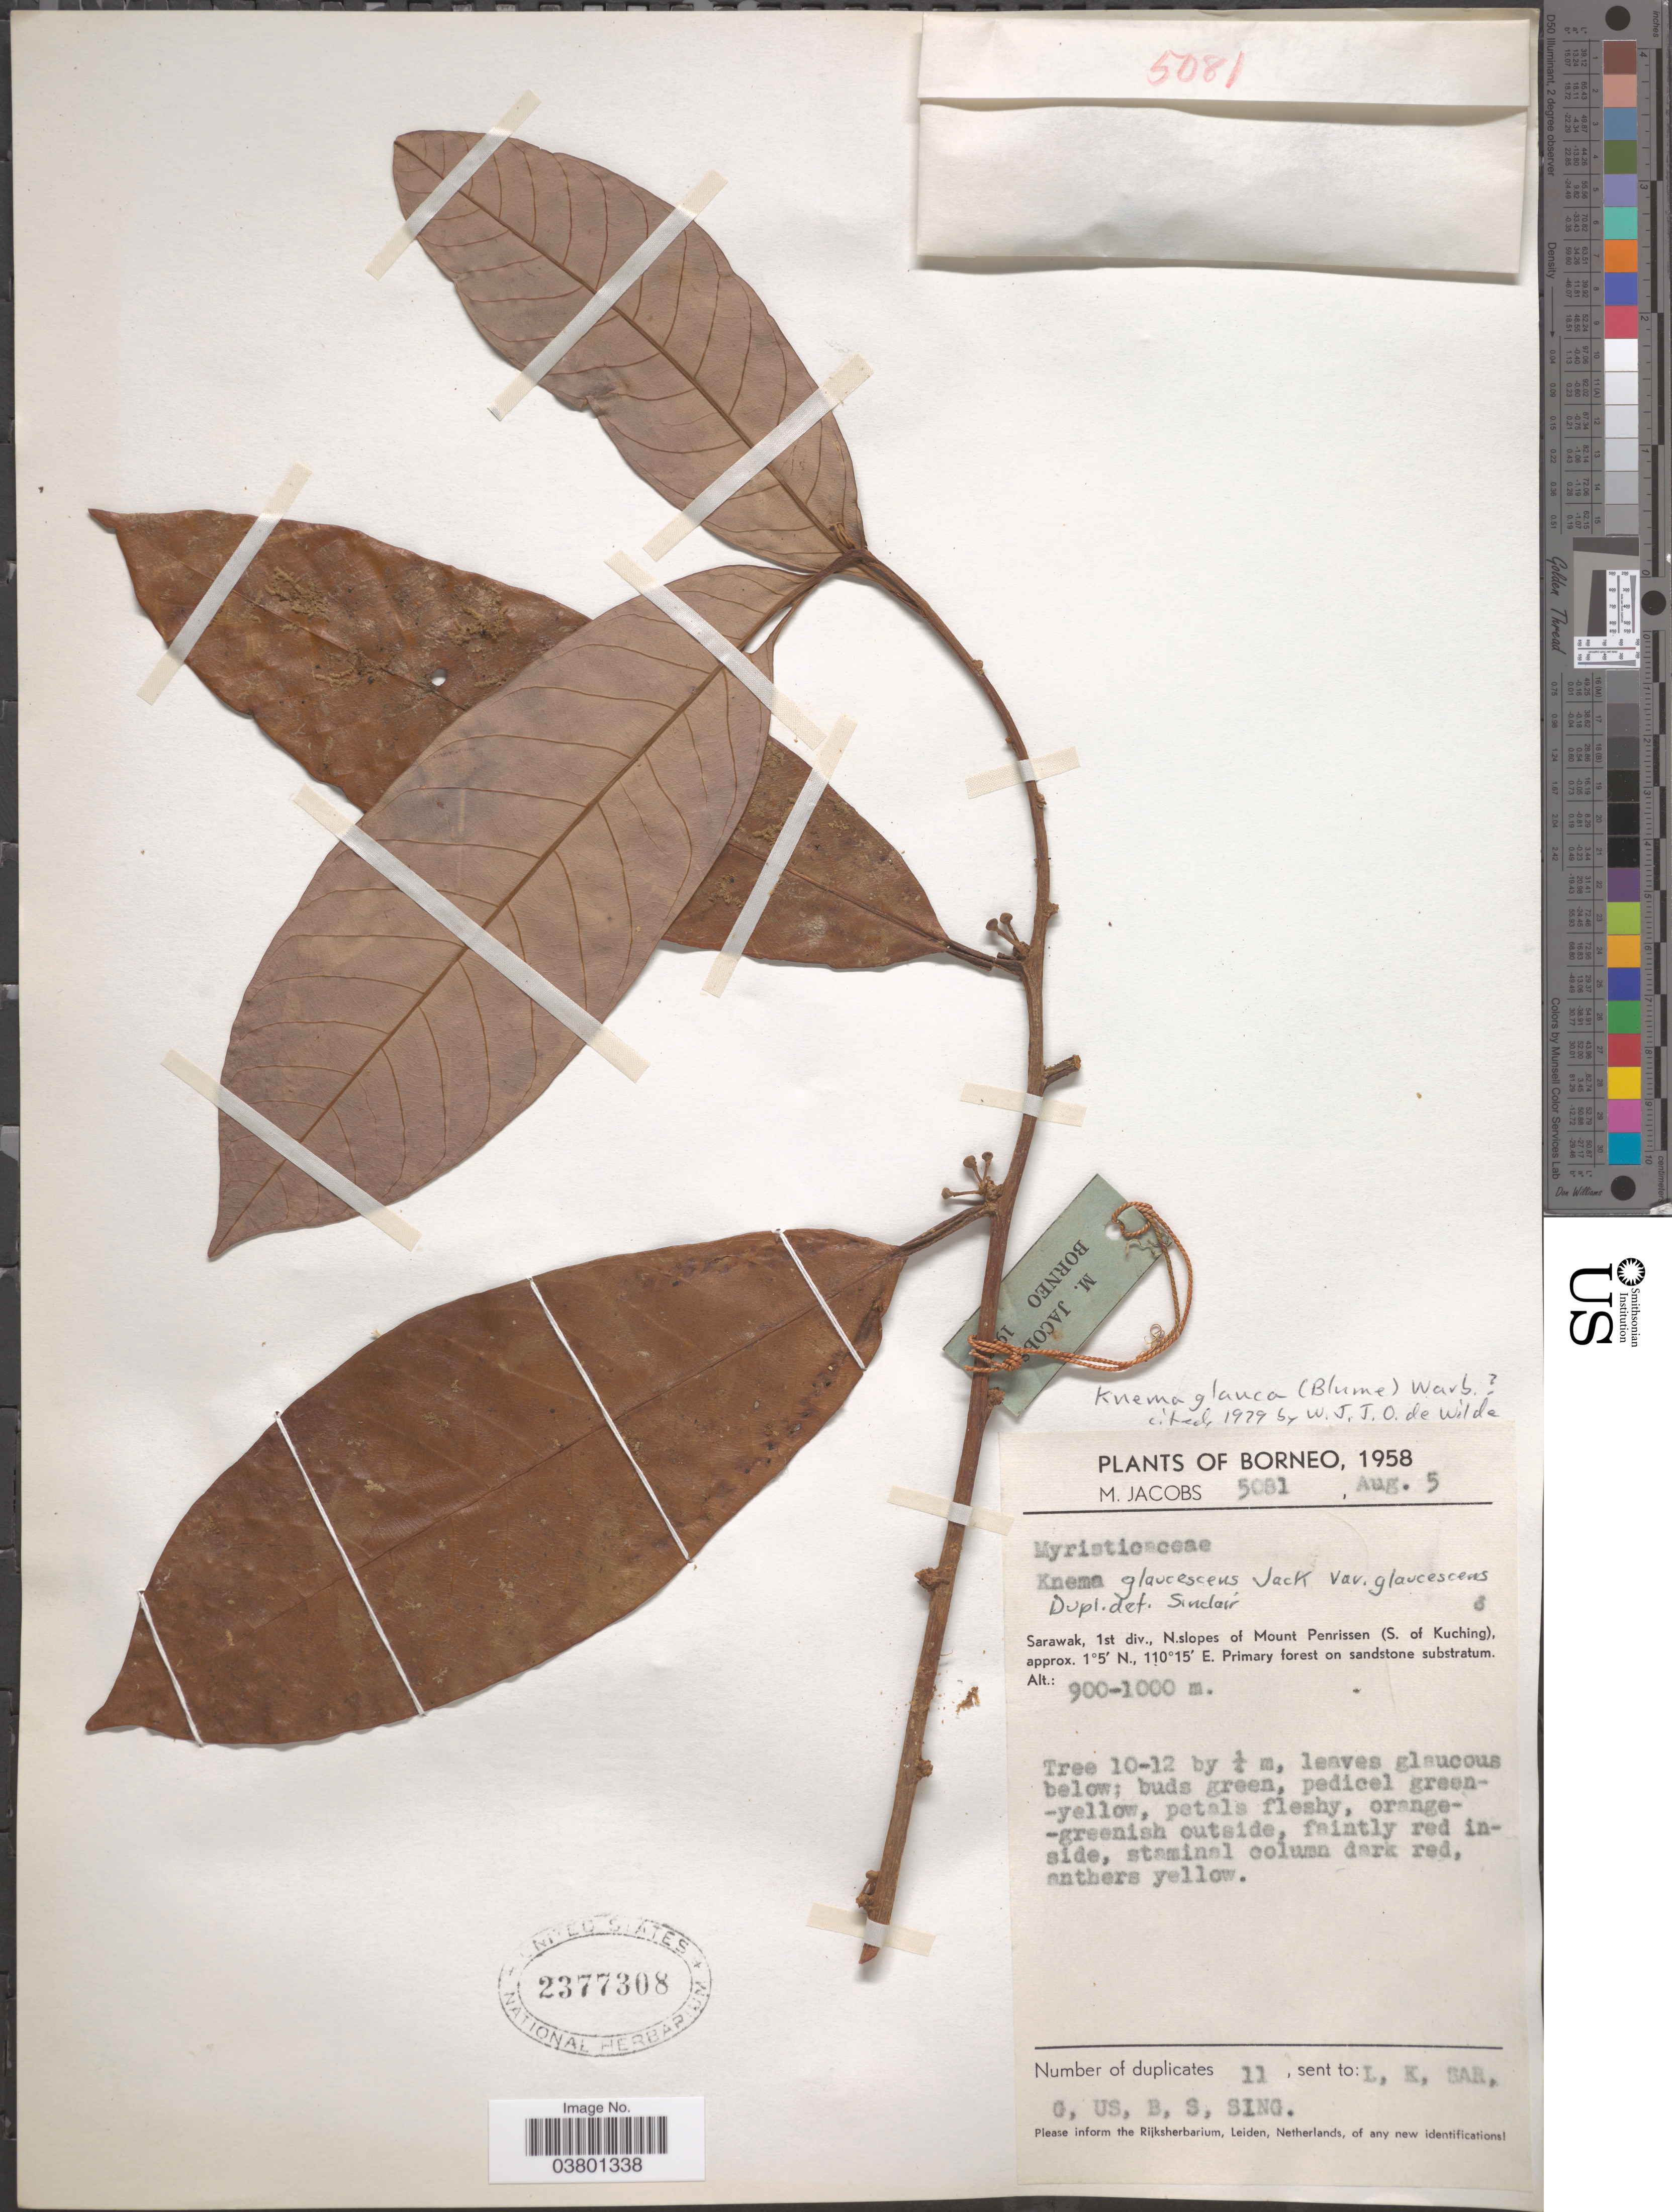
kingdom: Plantae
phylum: Tracheophyta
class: Magnoliopsida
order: Magnoliales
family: Myristicaceae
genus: Knema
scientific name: Knema glaucescens var. glaucescens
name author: Jack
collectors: M. Jacobs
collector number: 5081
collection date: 1958-08-05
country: Malaysia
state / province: Sarawak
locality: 1st div., N.slopes of Mount Penrissen (S. of Kuching).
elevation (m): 900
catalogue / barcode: US 2377308